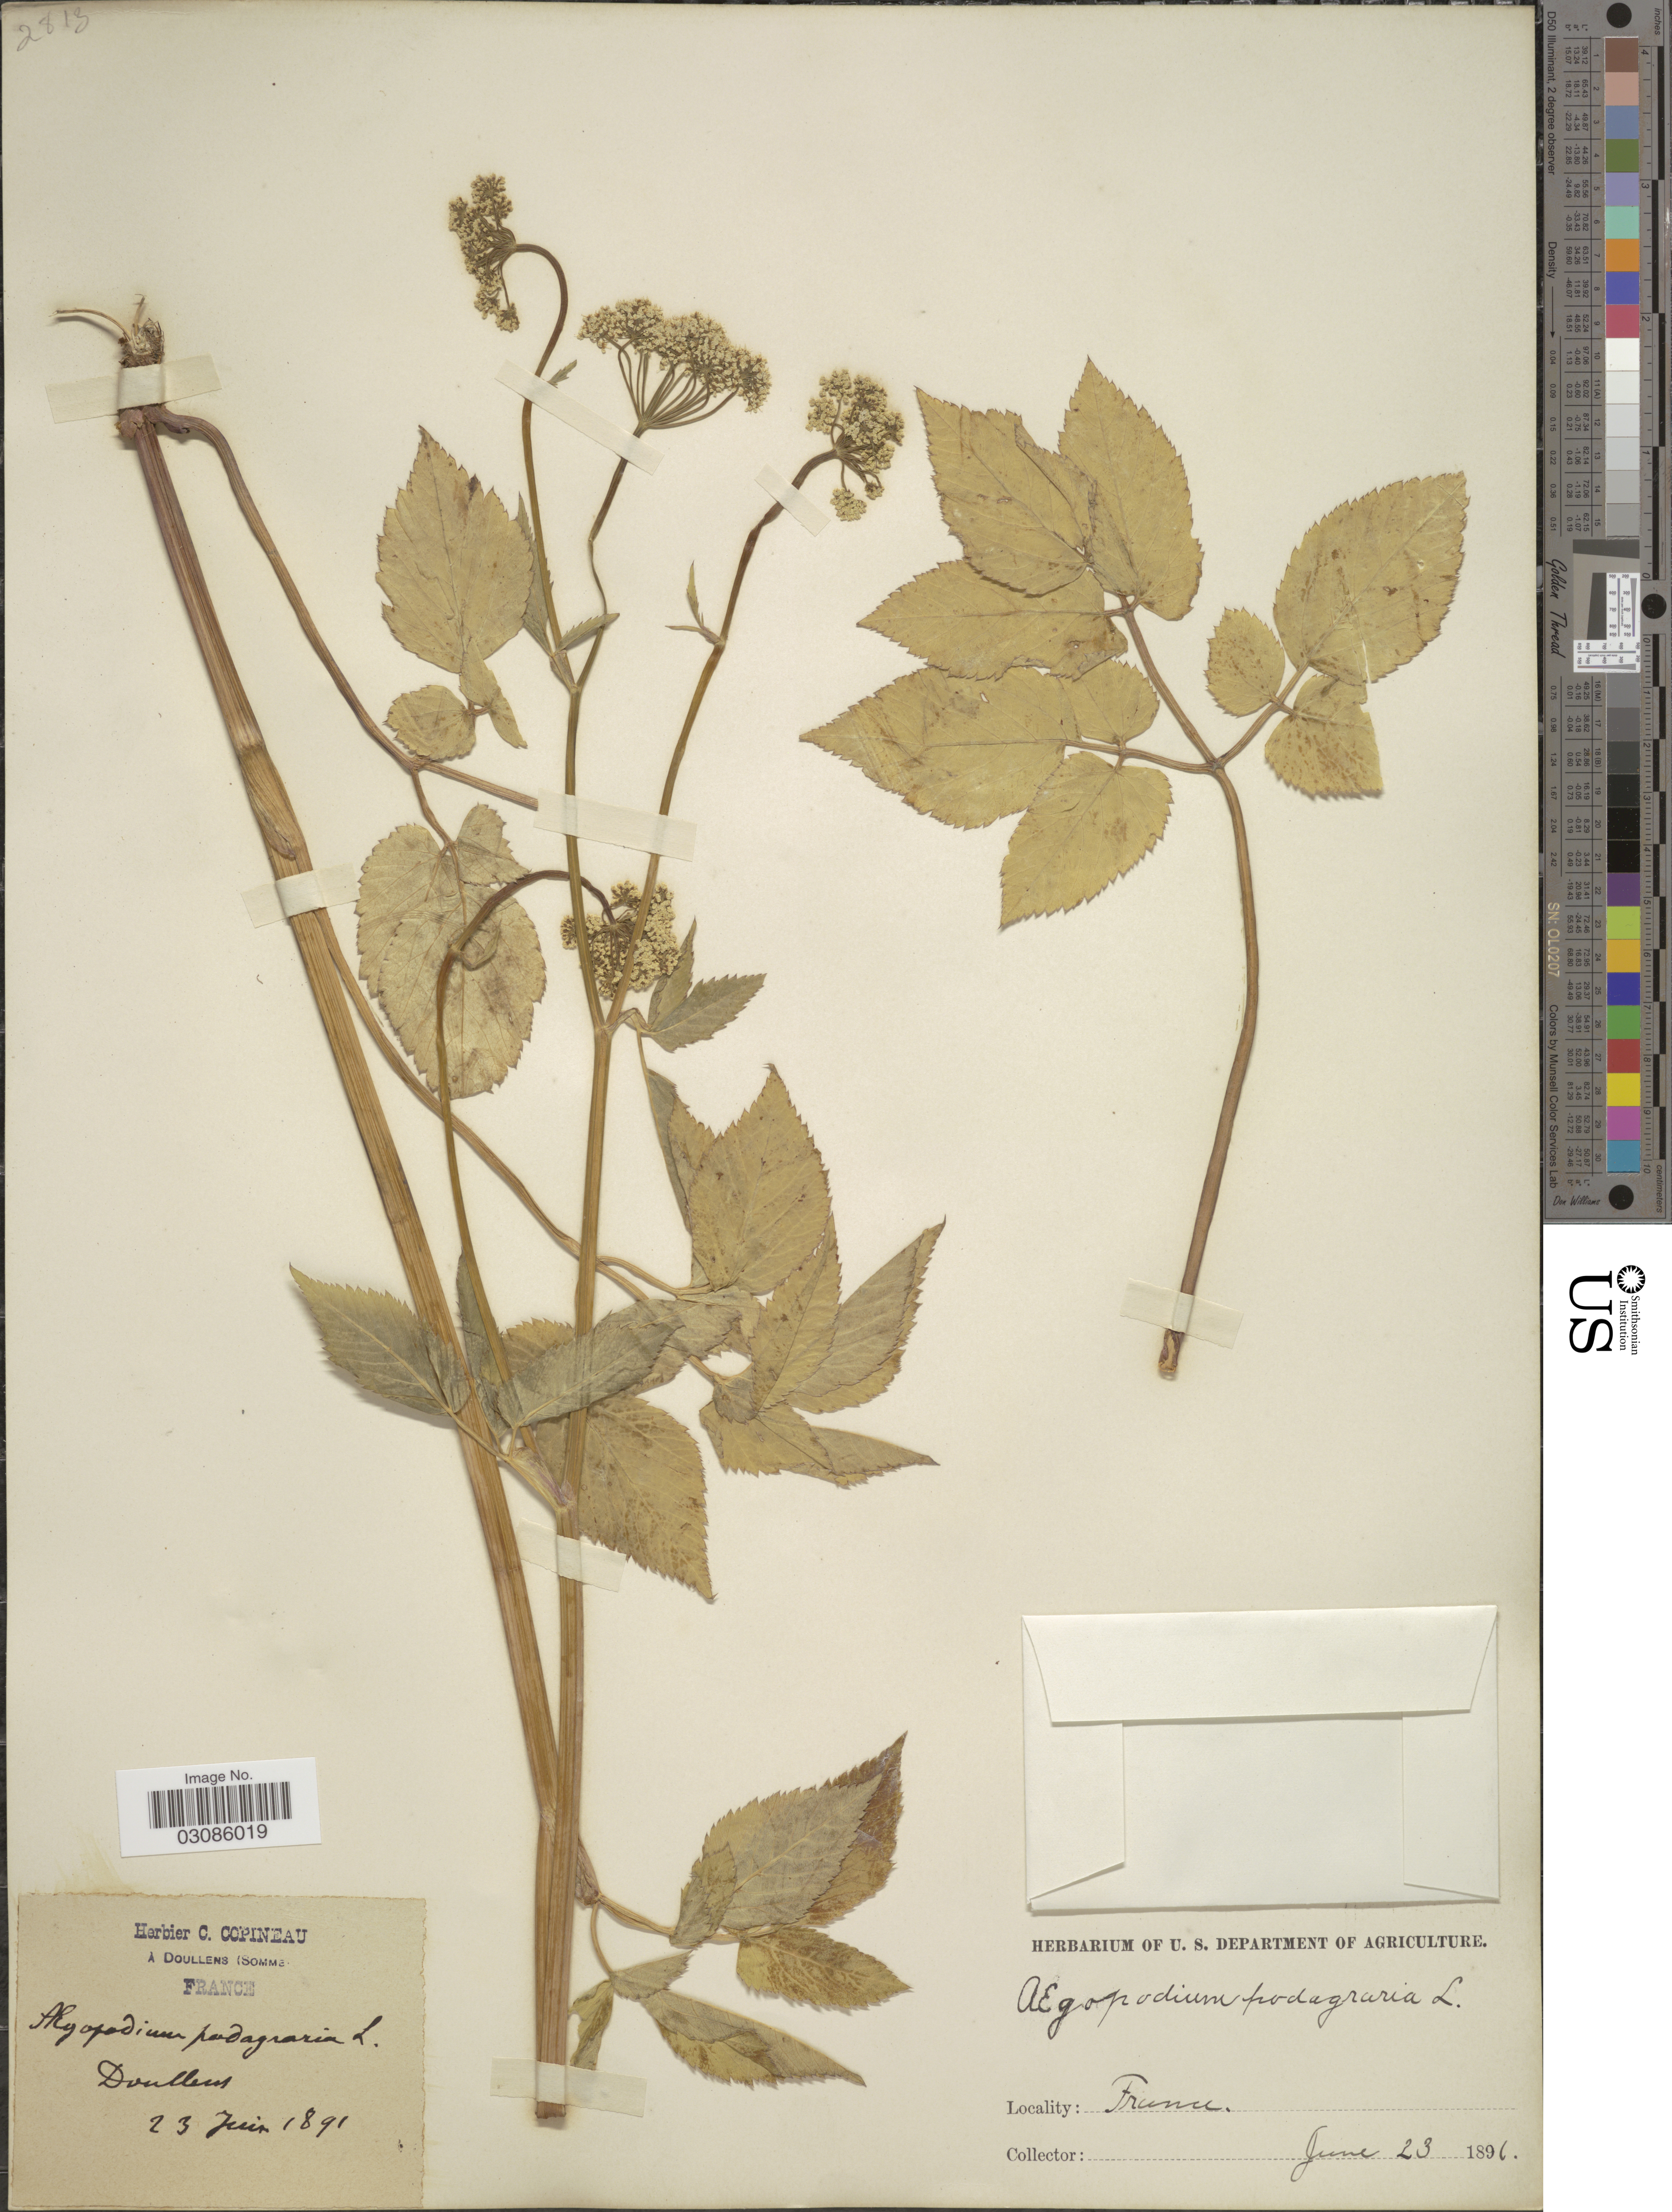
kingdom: Plantae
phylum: Tracheophyta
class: Magnoliopsida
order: Apiales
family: Apiaceae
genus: Aegopodium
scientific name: Aegopodium podagraria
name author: L.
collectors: A. Doullens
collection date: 1891-06-23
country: France